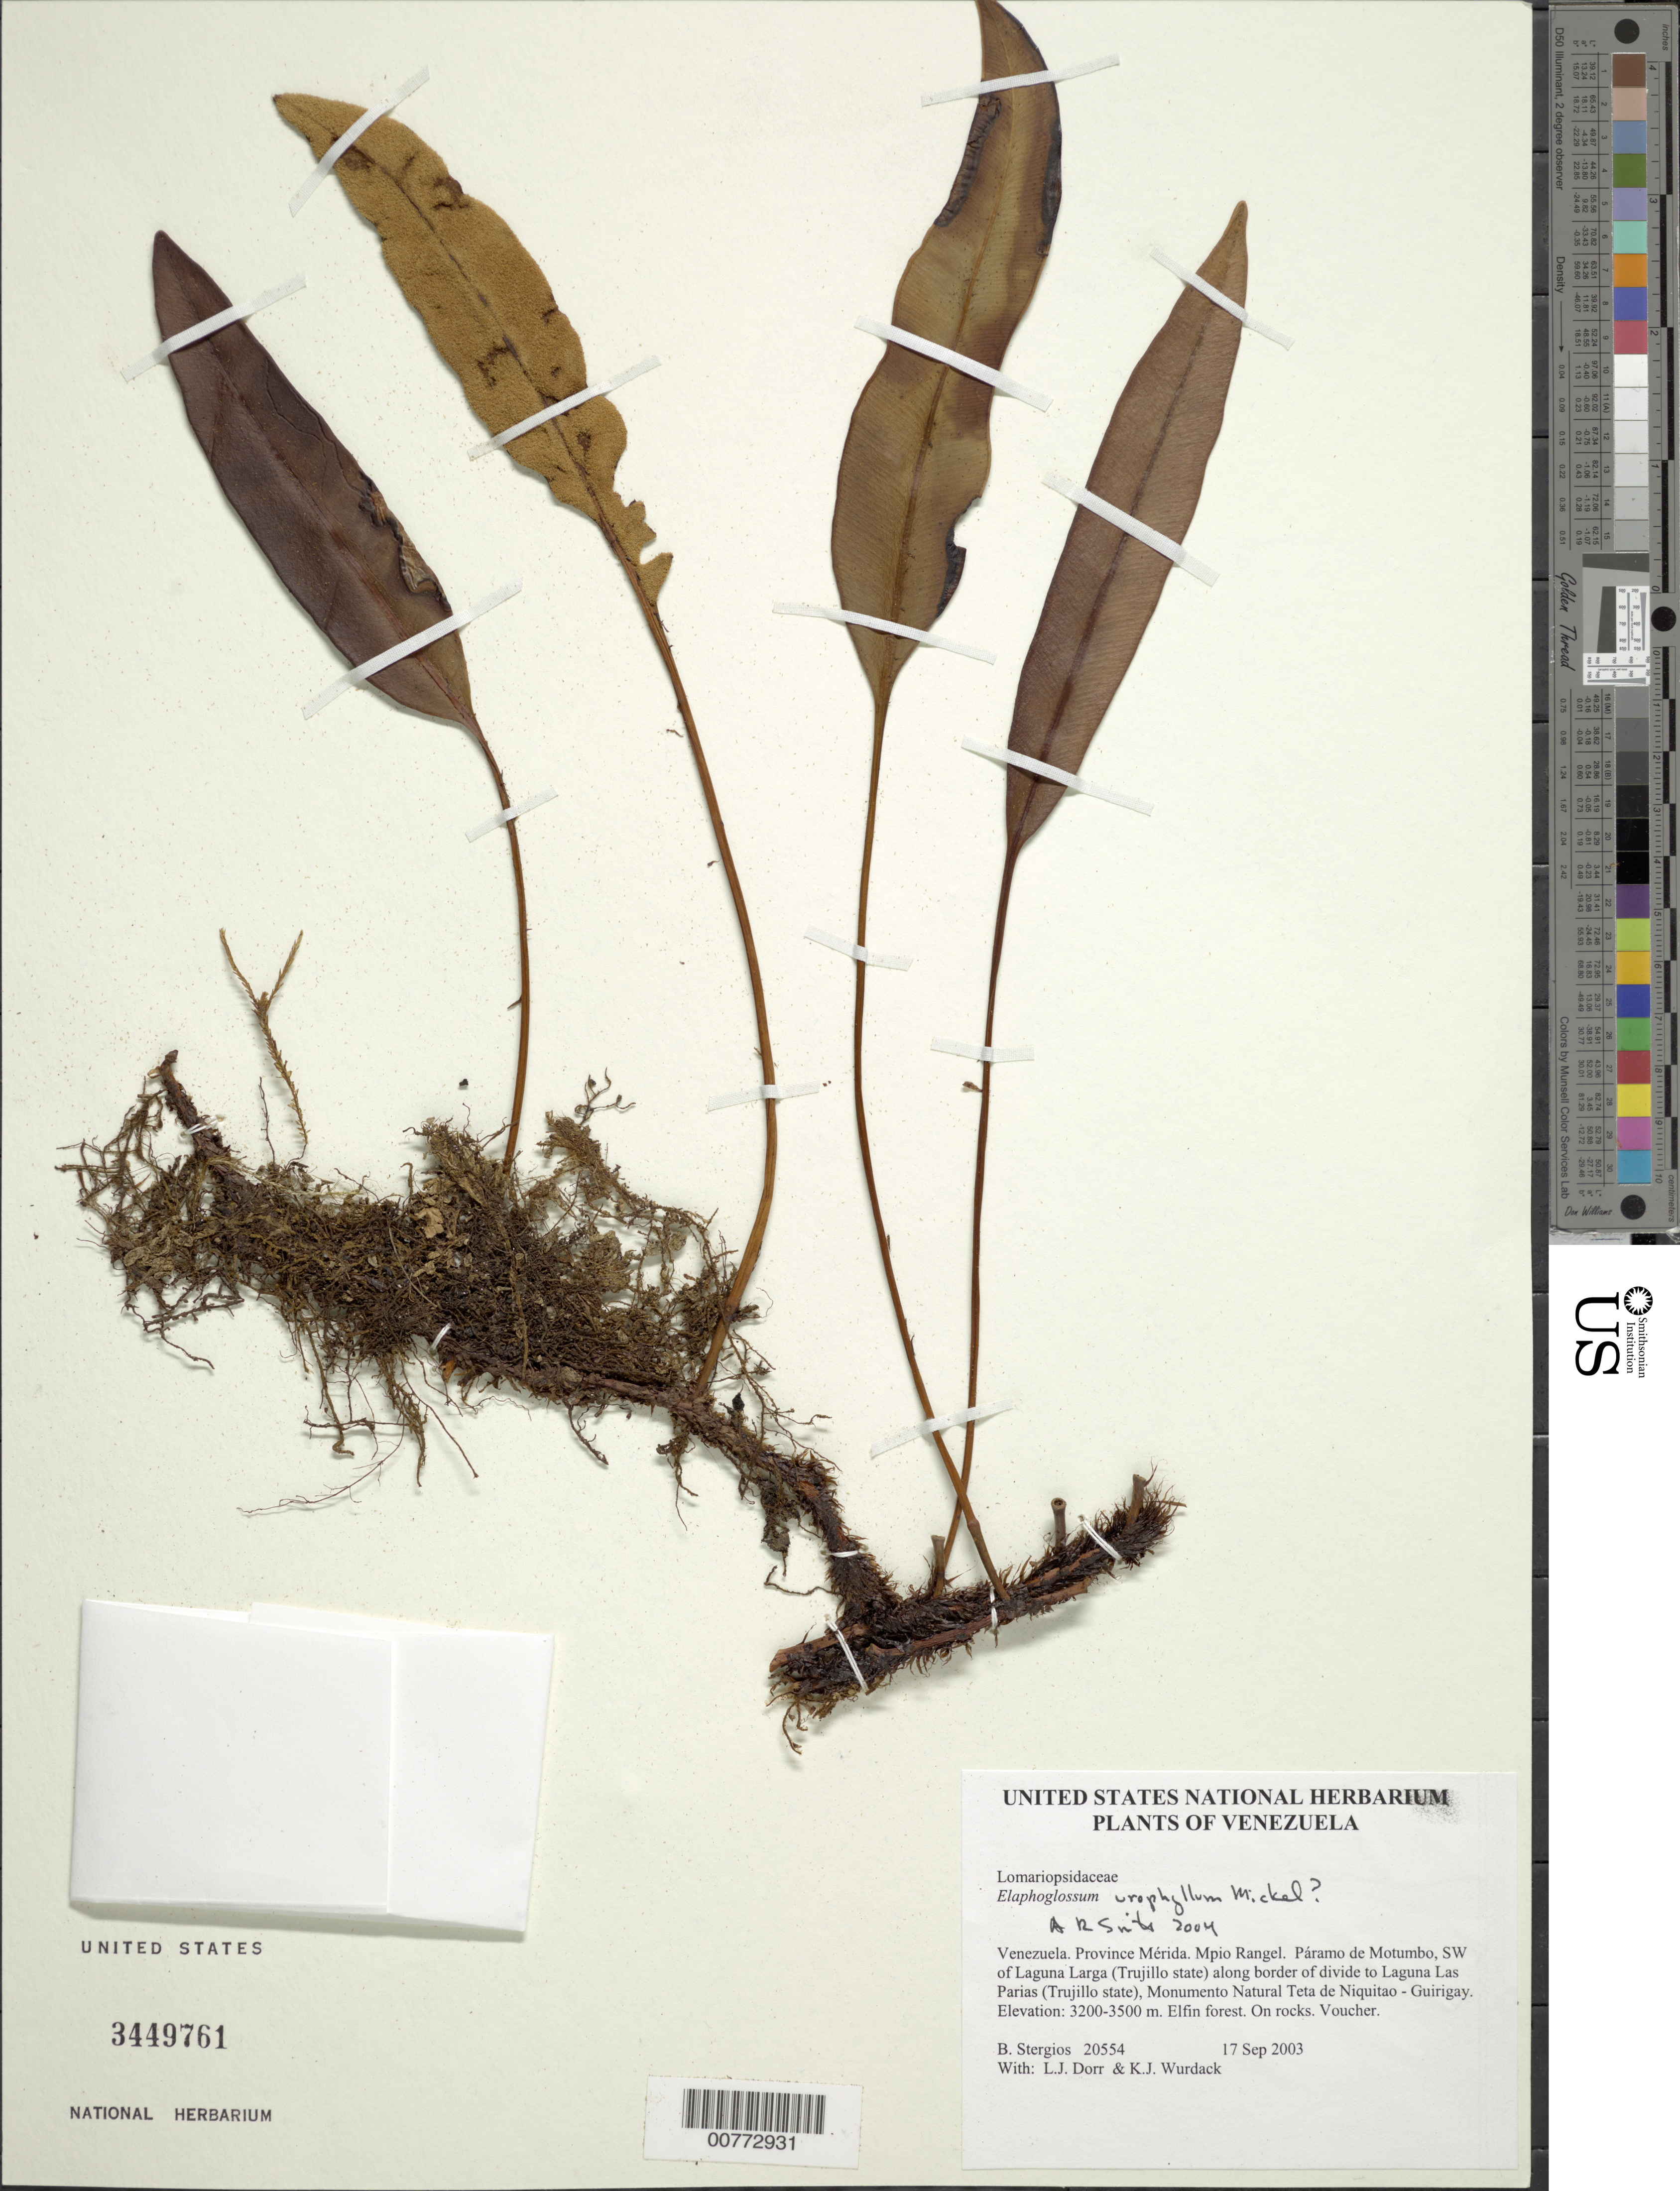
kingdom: Plantae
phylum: Tracheophyta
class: Polypodiopsida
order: Polypodiales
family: Dryopteridaceae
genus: Elaphoglossum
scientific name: Elaphoglossum urophyllum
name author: Mickel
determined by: Smith, Alan R., (UC)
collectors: B. G. Stergios, L. J. Dorr & K. Wurdack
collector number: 20554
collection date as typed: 17 Sep 2003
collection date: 2003-09-17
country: Venezuela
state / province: Mérida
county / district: Rangel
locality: Páramo de Motumbo, NW of Laguna Larga (Trujillo state), Monumento Natural Teta de Niquitao - Guirigay.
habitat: Elfin forest.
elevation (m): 3200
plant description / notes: NY, PORT, UC, US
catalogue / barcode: US 3449761